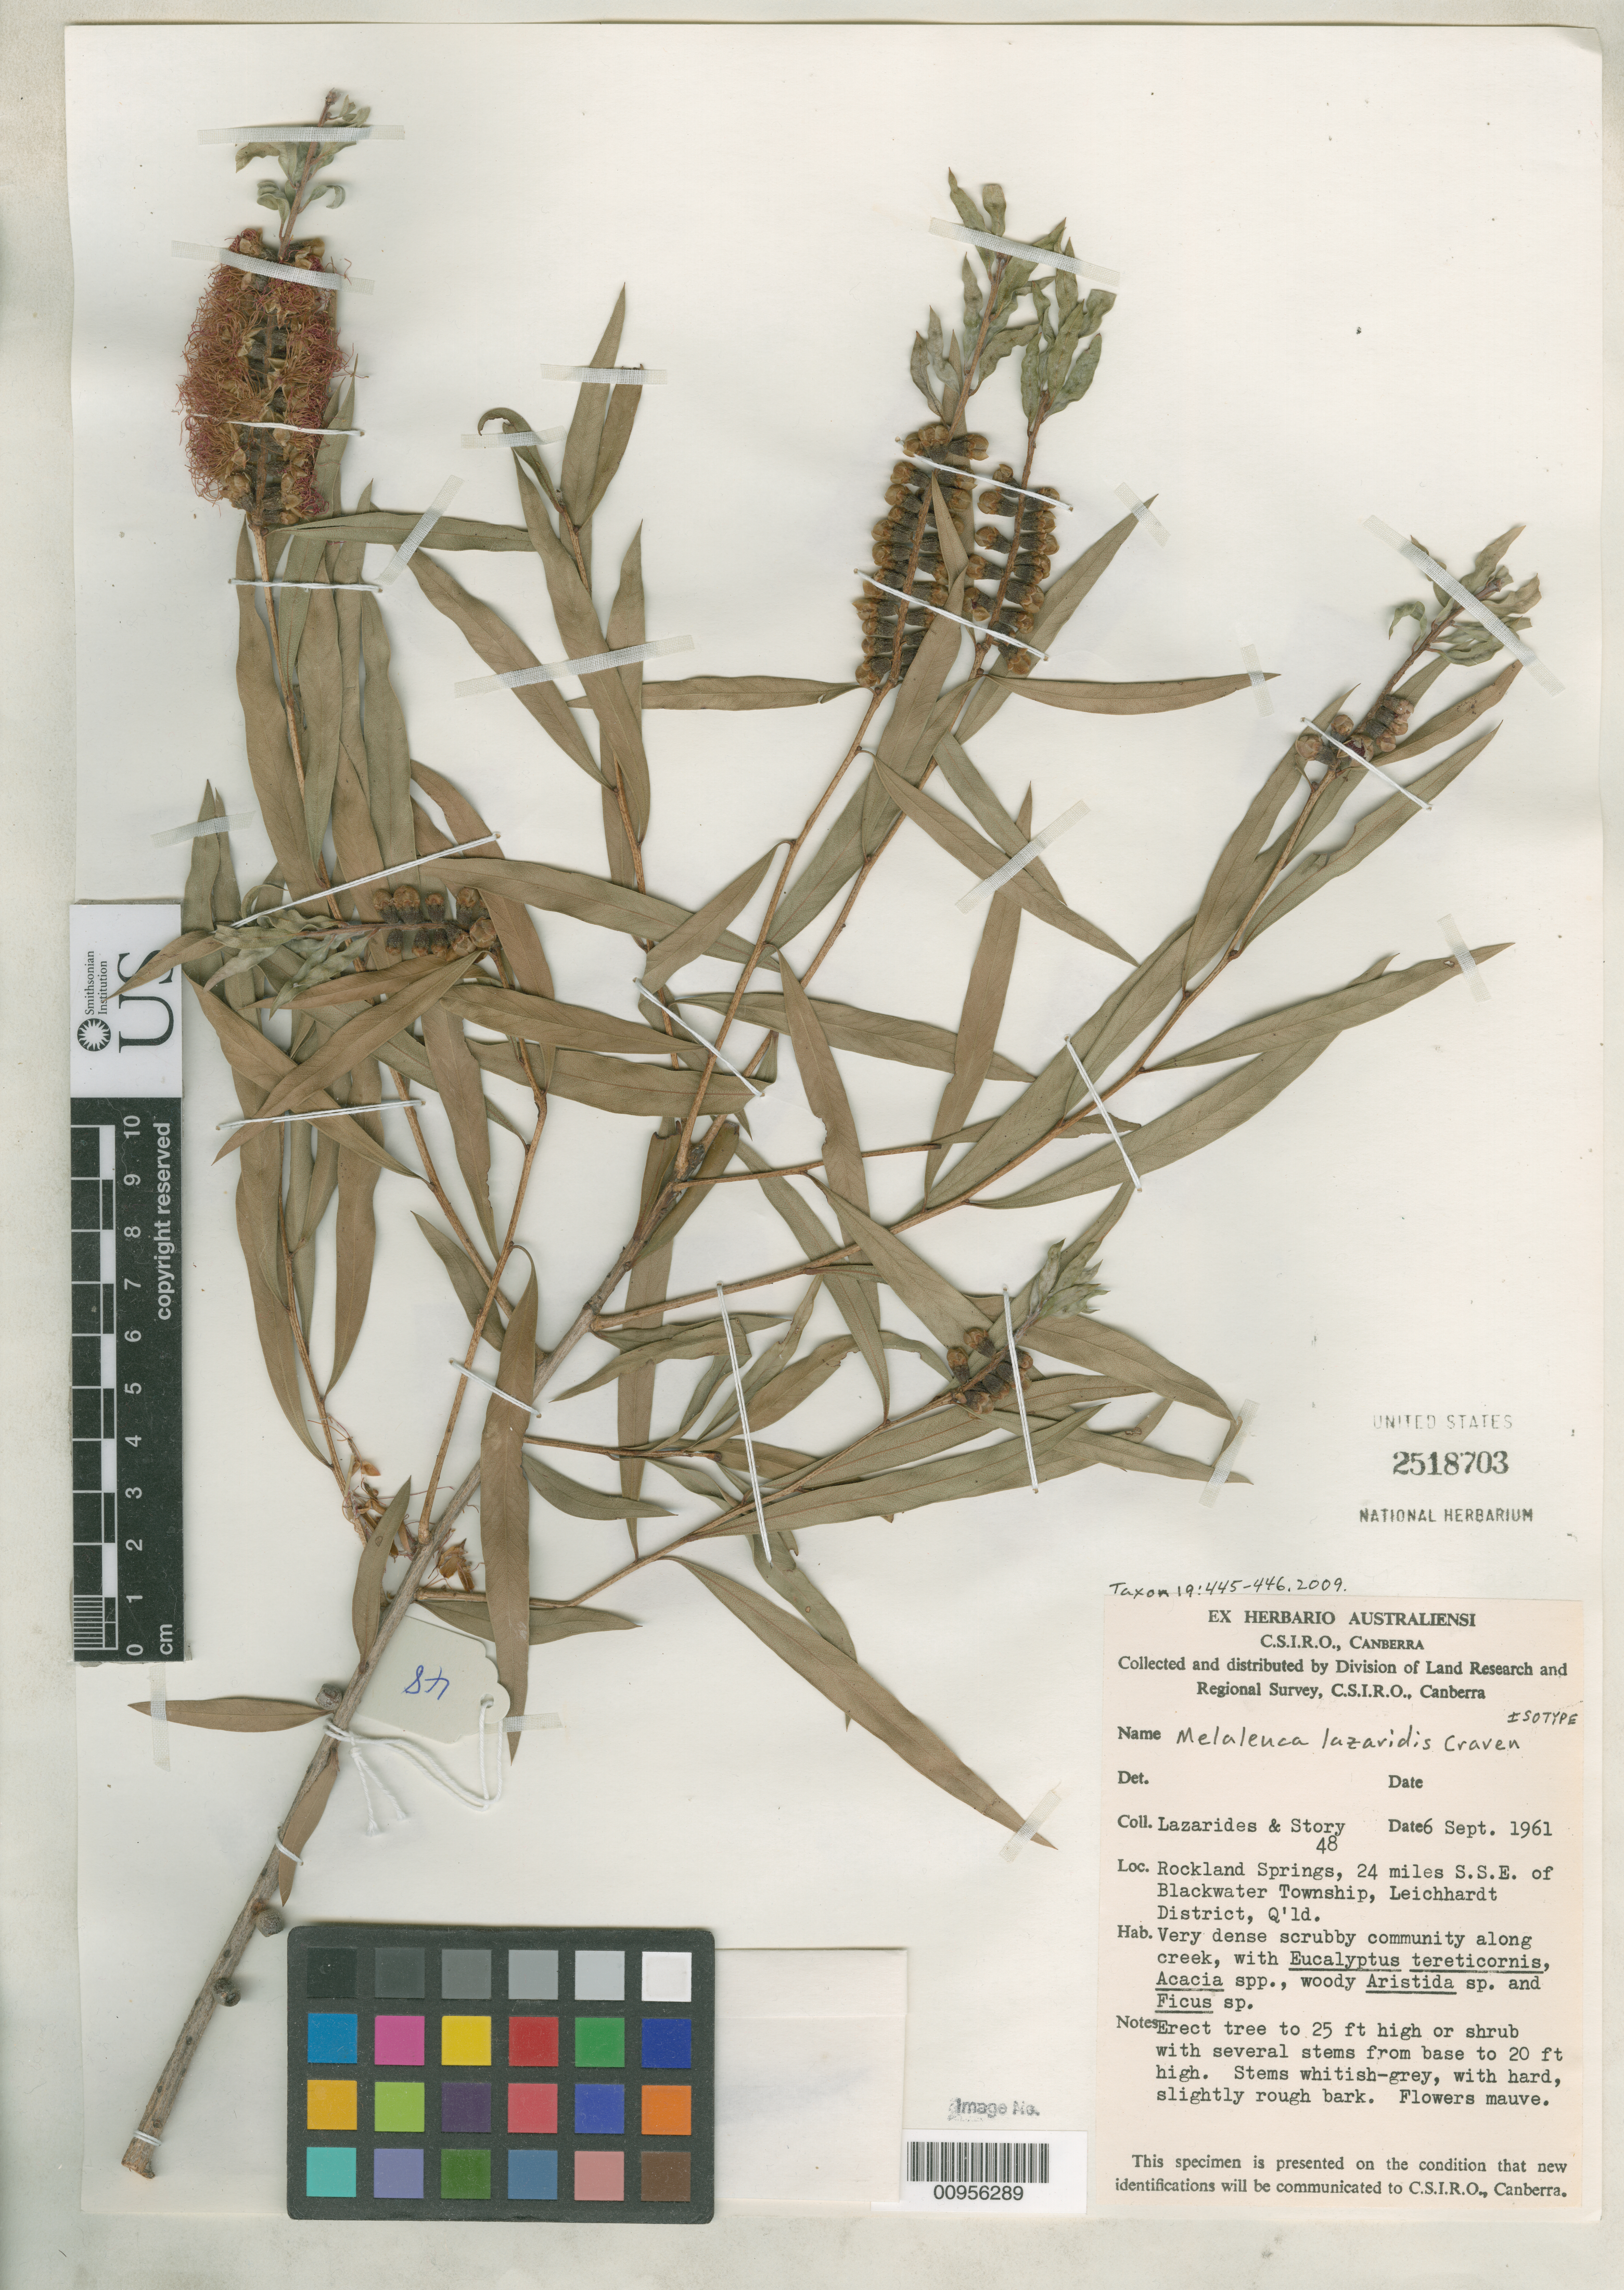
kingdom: Plantae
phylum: Tracheophyta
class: Magnoliopsida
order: Myrtales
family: Myrtaceae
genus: Melaleuca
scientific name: Melaleuca lazaridis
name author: Craven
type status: Isotype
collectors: M. Lazarides & R. Story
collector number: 48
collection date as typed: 06 Sep 1961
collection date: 1961-09-06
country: Australia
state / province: Queensland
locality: Rockland Springs, 24 miles S.S.E. of Blackwater Township, Leichhardt District, Q'ld.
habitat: Very dense scrubby community along creek.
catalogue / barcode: US 2518703